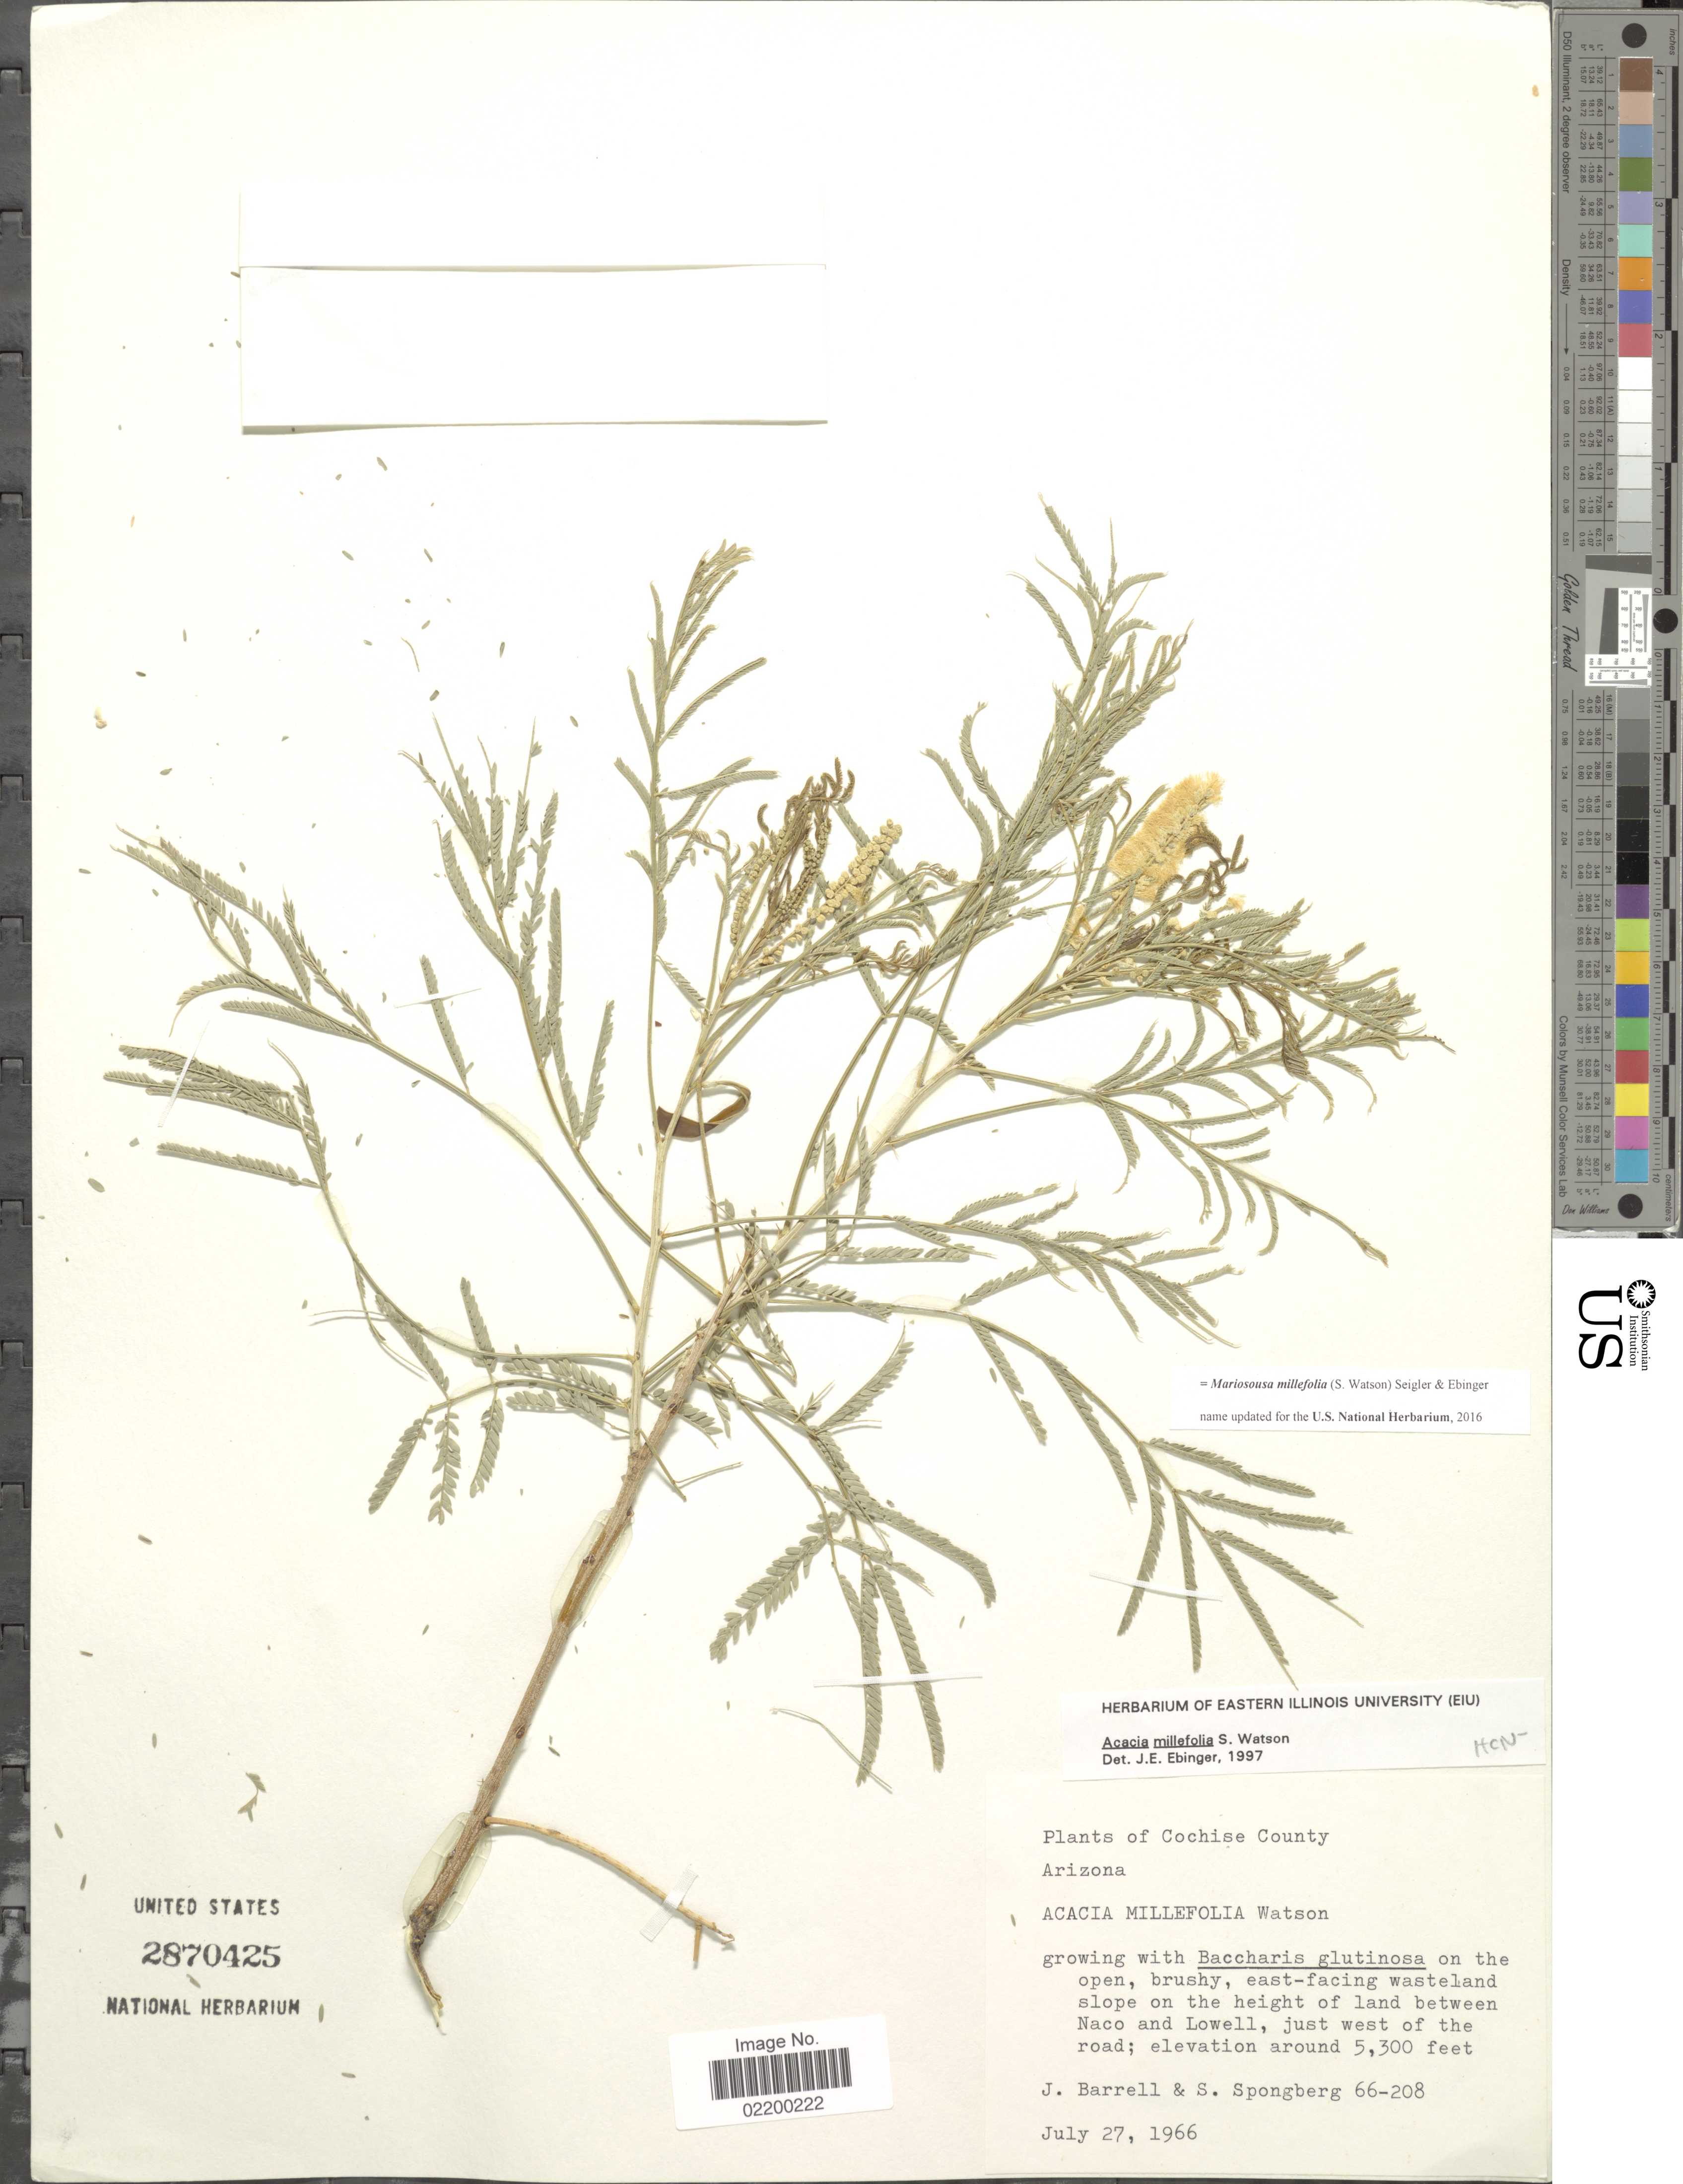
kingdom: Plantae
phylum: Tracheophyta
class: Magnoliopsida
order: Fabales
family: Fabaceae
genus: Mariosousa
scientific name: Mariosousa millefolia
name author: (S. Watson) Seigler & Ebinger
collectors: J. Barrell & S. A.Spongberg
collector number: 66-208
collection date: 1966-07-27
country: United States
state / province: Arizona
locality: Cochise County, On the open brushy, east-facing wasteland slope on the height of land between Naco and Lowell, just west of the road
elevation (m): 1615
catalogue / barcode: US 2870425